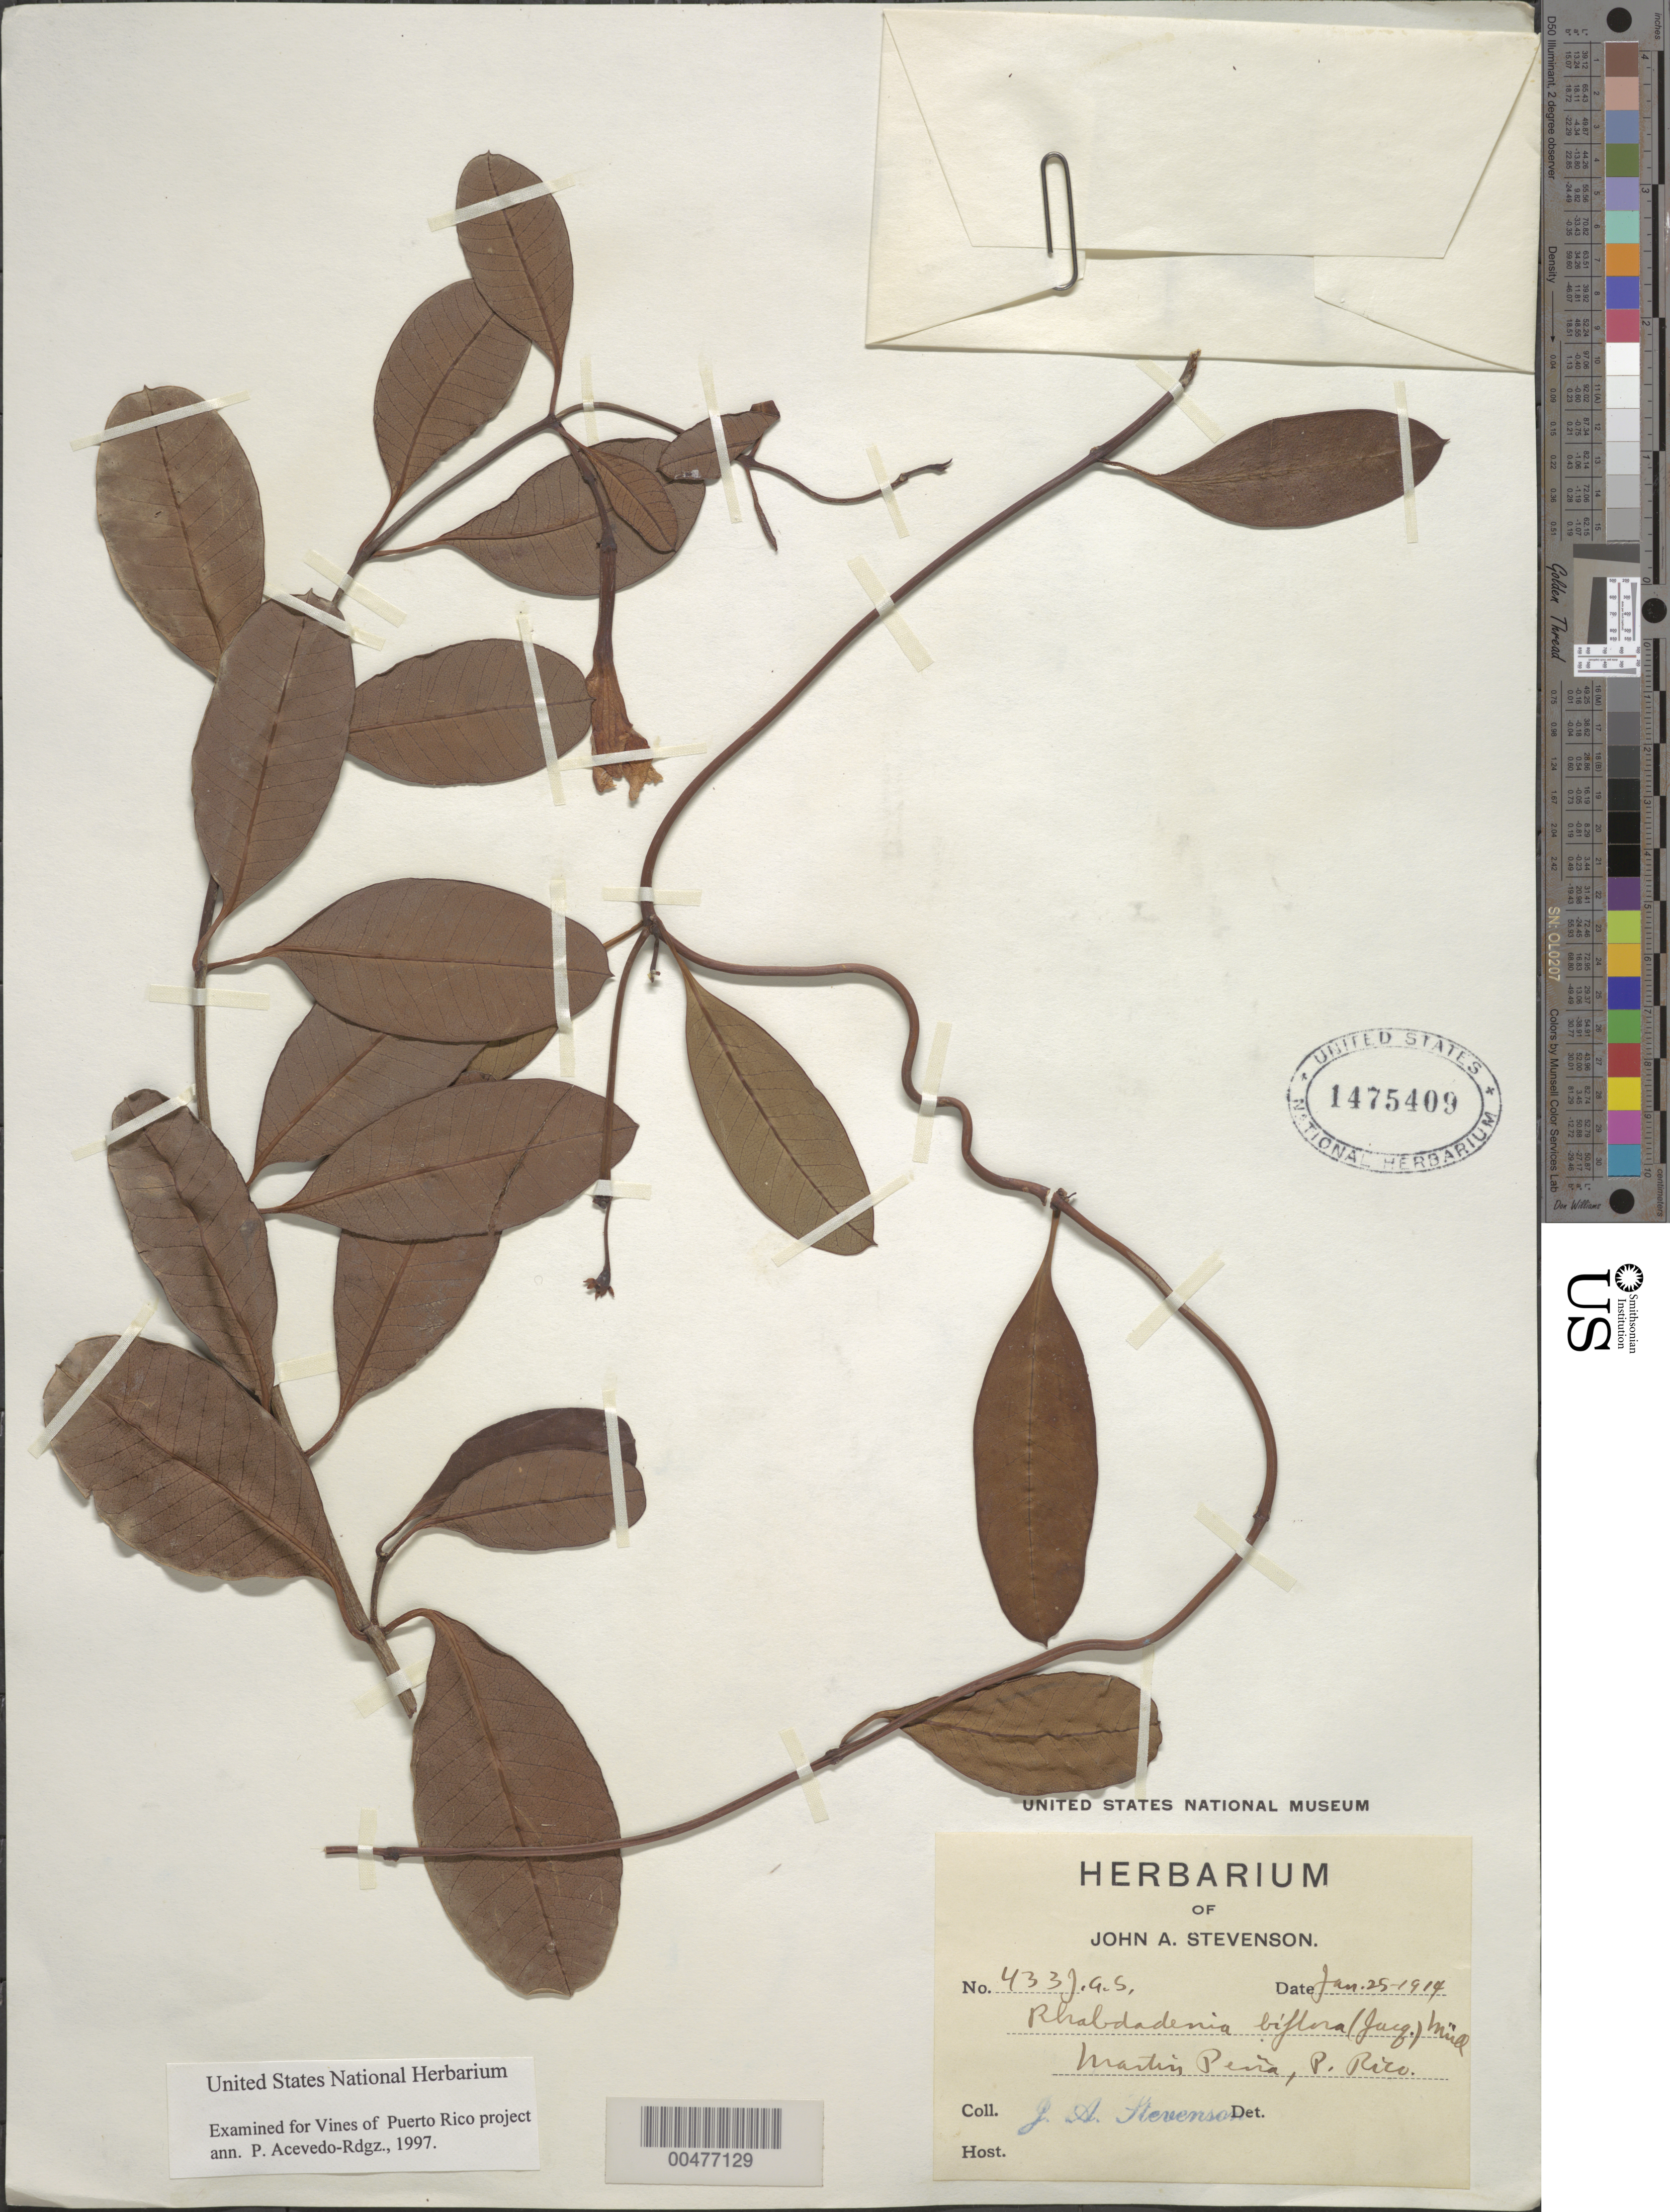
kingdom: Plantae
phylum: Tracheophyta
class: Magnoliopsida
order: Gentianales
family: Apocynaceae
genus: Rhabdadenia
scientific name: Rhabdadenia biflora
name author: (Jacq.) Müll. Arg.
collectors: J. Stevenson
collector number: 433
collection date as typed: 25 Jan 1914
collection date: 1914-01-25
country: Puerto Rico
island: Greater Antilles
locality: Martin Peña.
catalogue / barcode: US 1475409